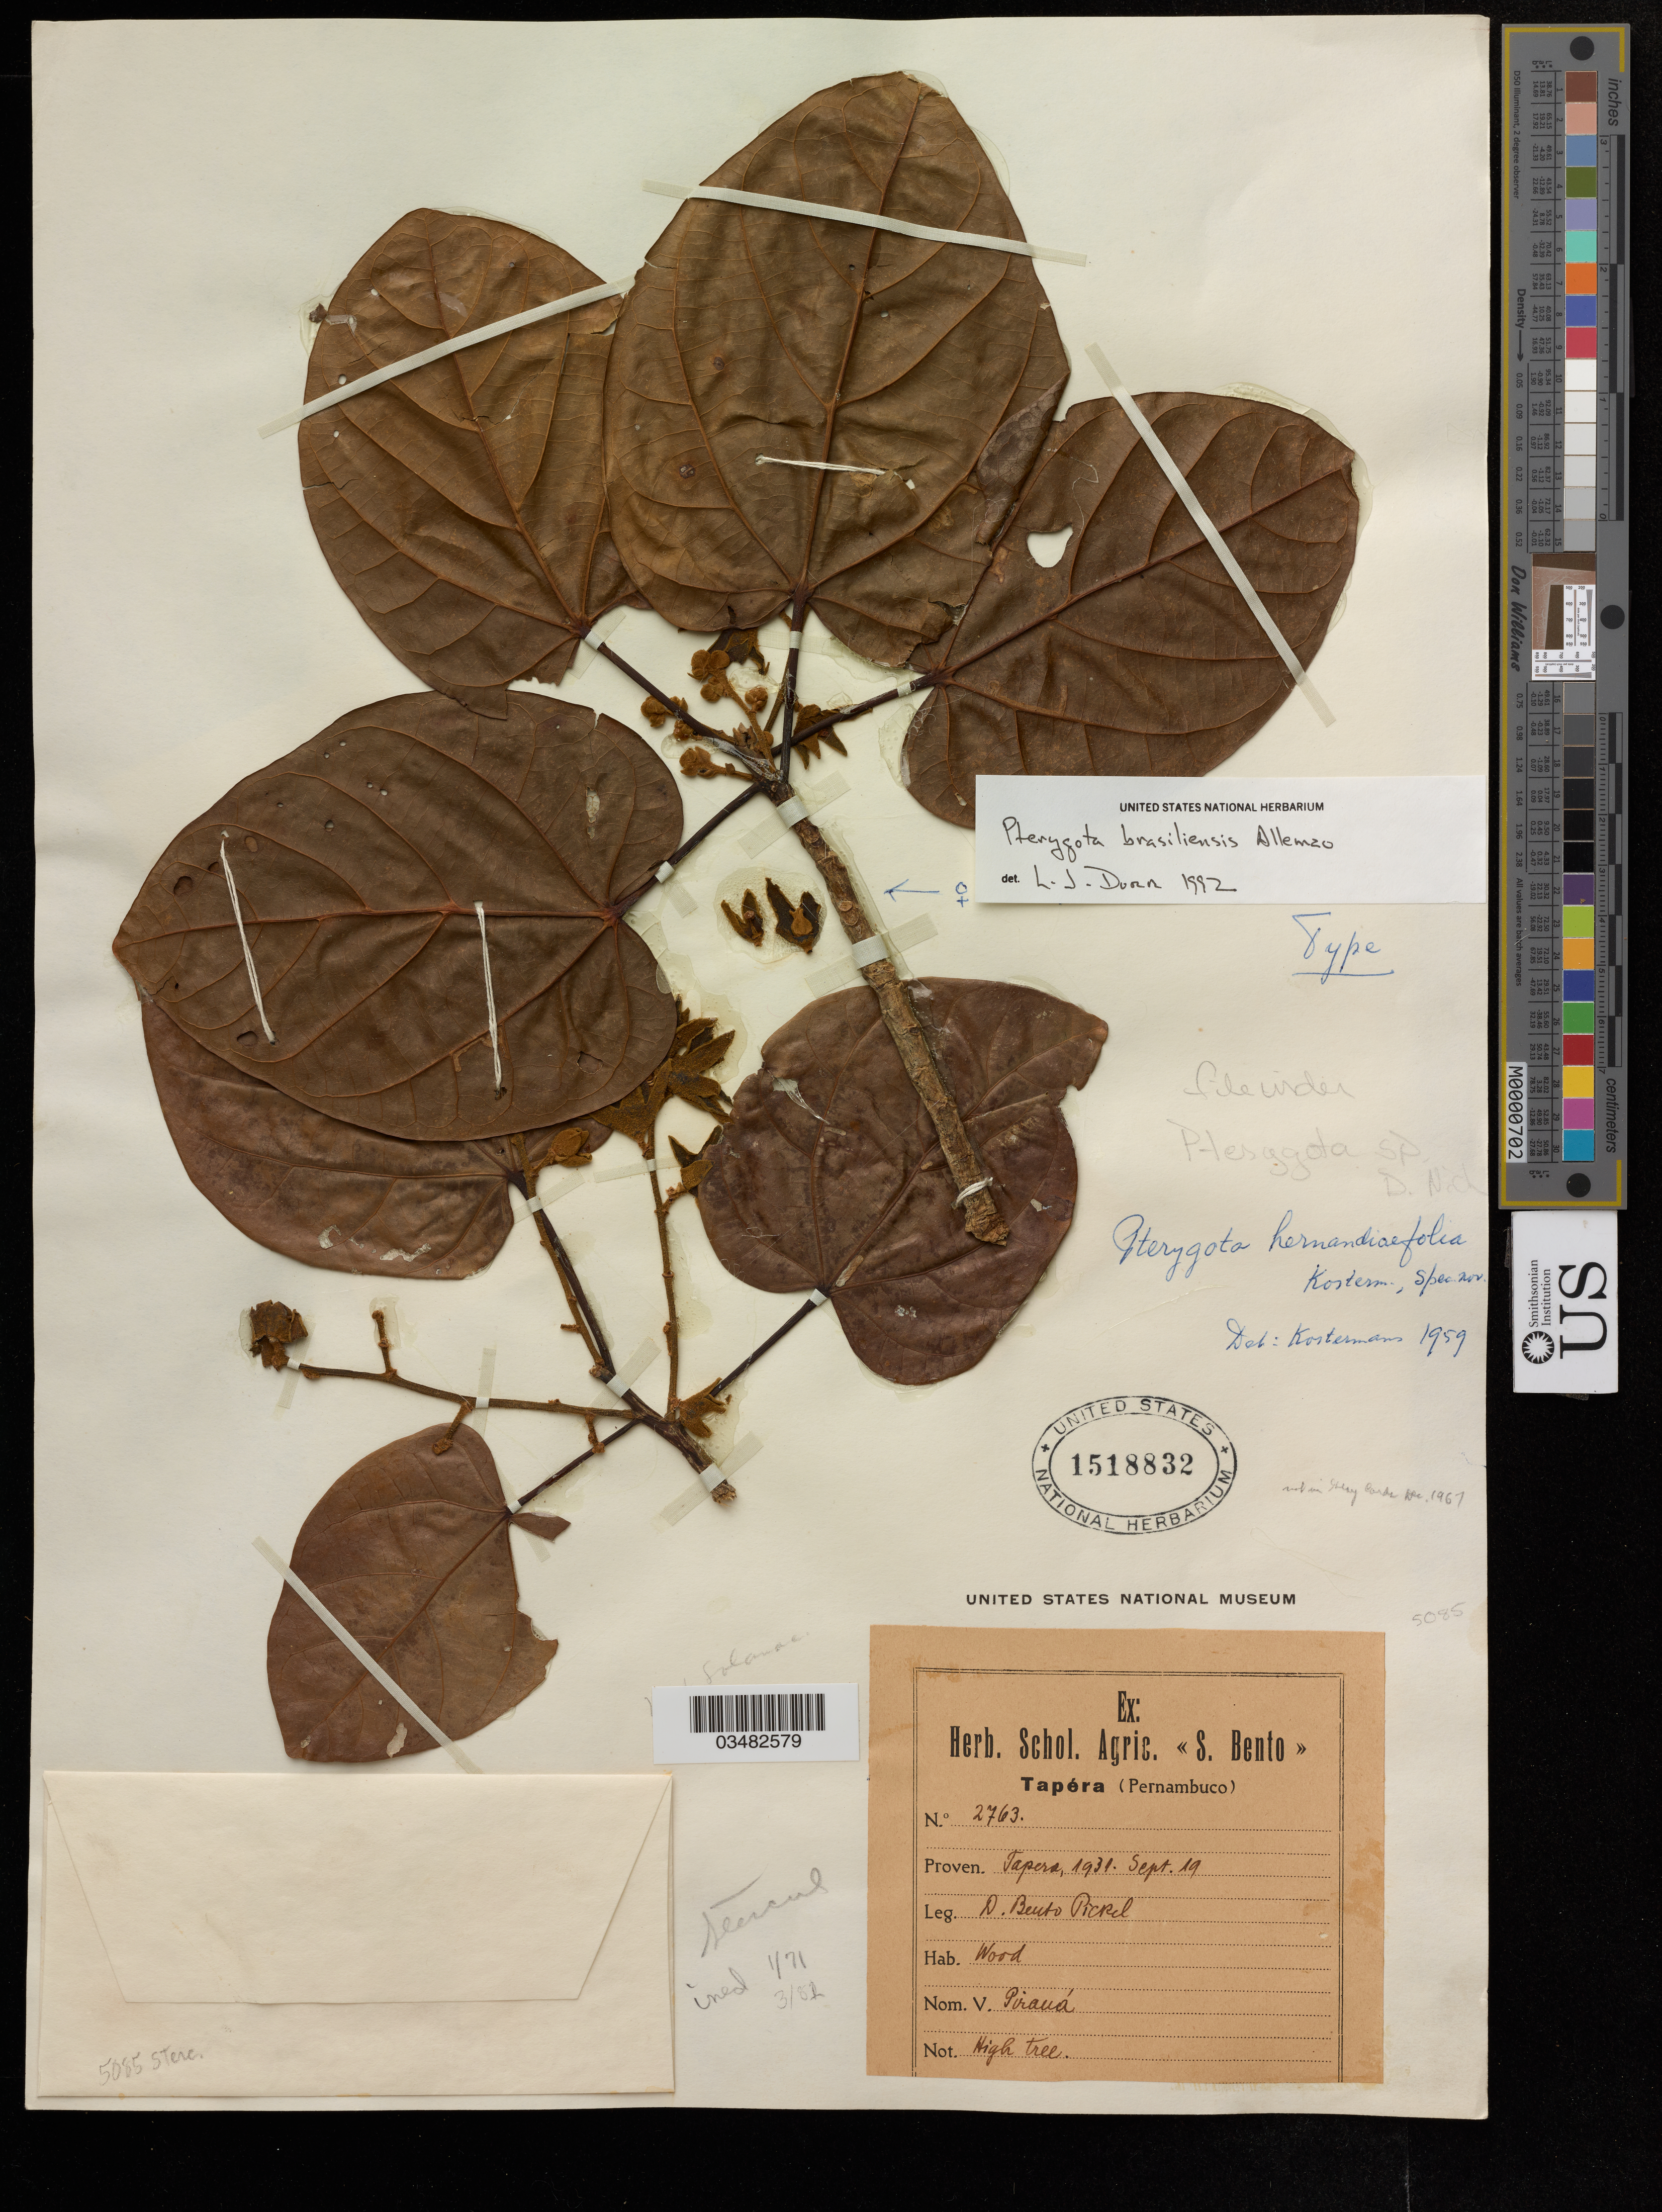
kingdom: Plantae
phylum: Tracheophyta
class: Magnoliopsida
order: Malvales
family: Malvaceae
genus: Pterygota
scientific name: Pterygota brasiliensis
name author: Allemão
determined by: Dorr, Laurence J., Curator (BOT), Smithsonian Institution - National Museum of Natural History (UNITED STATES)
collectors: B. Pickel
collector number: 2763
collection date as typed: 1931 Sept. 19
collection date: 1931-09-19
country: Brazil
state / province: Pernambuco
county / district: Tapera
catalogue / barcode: US 1518832